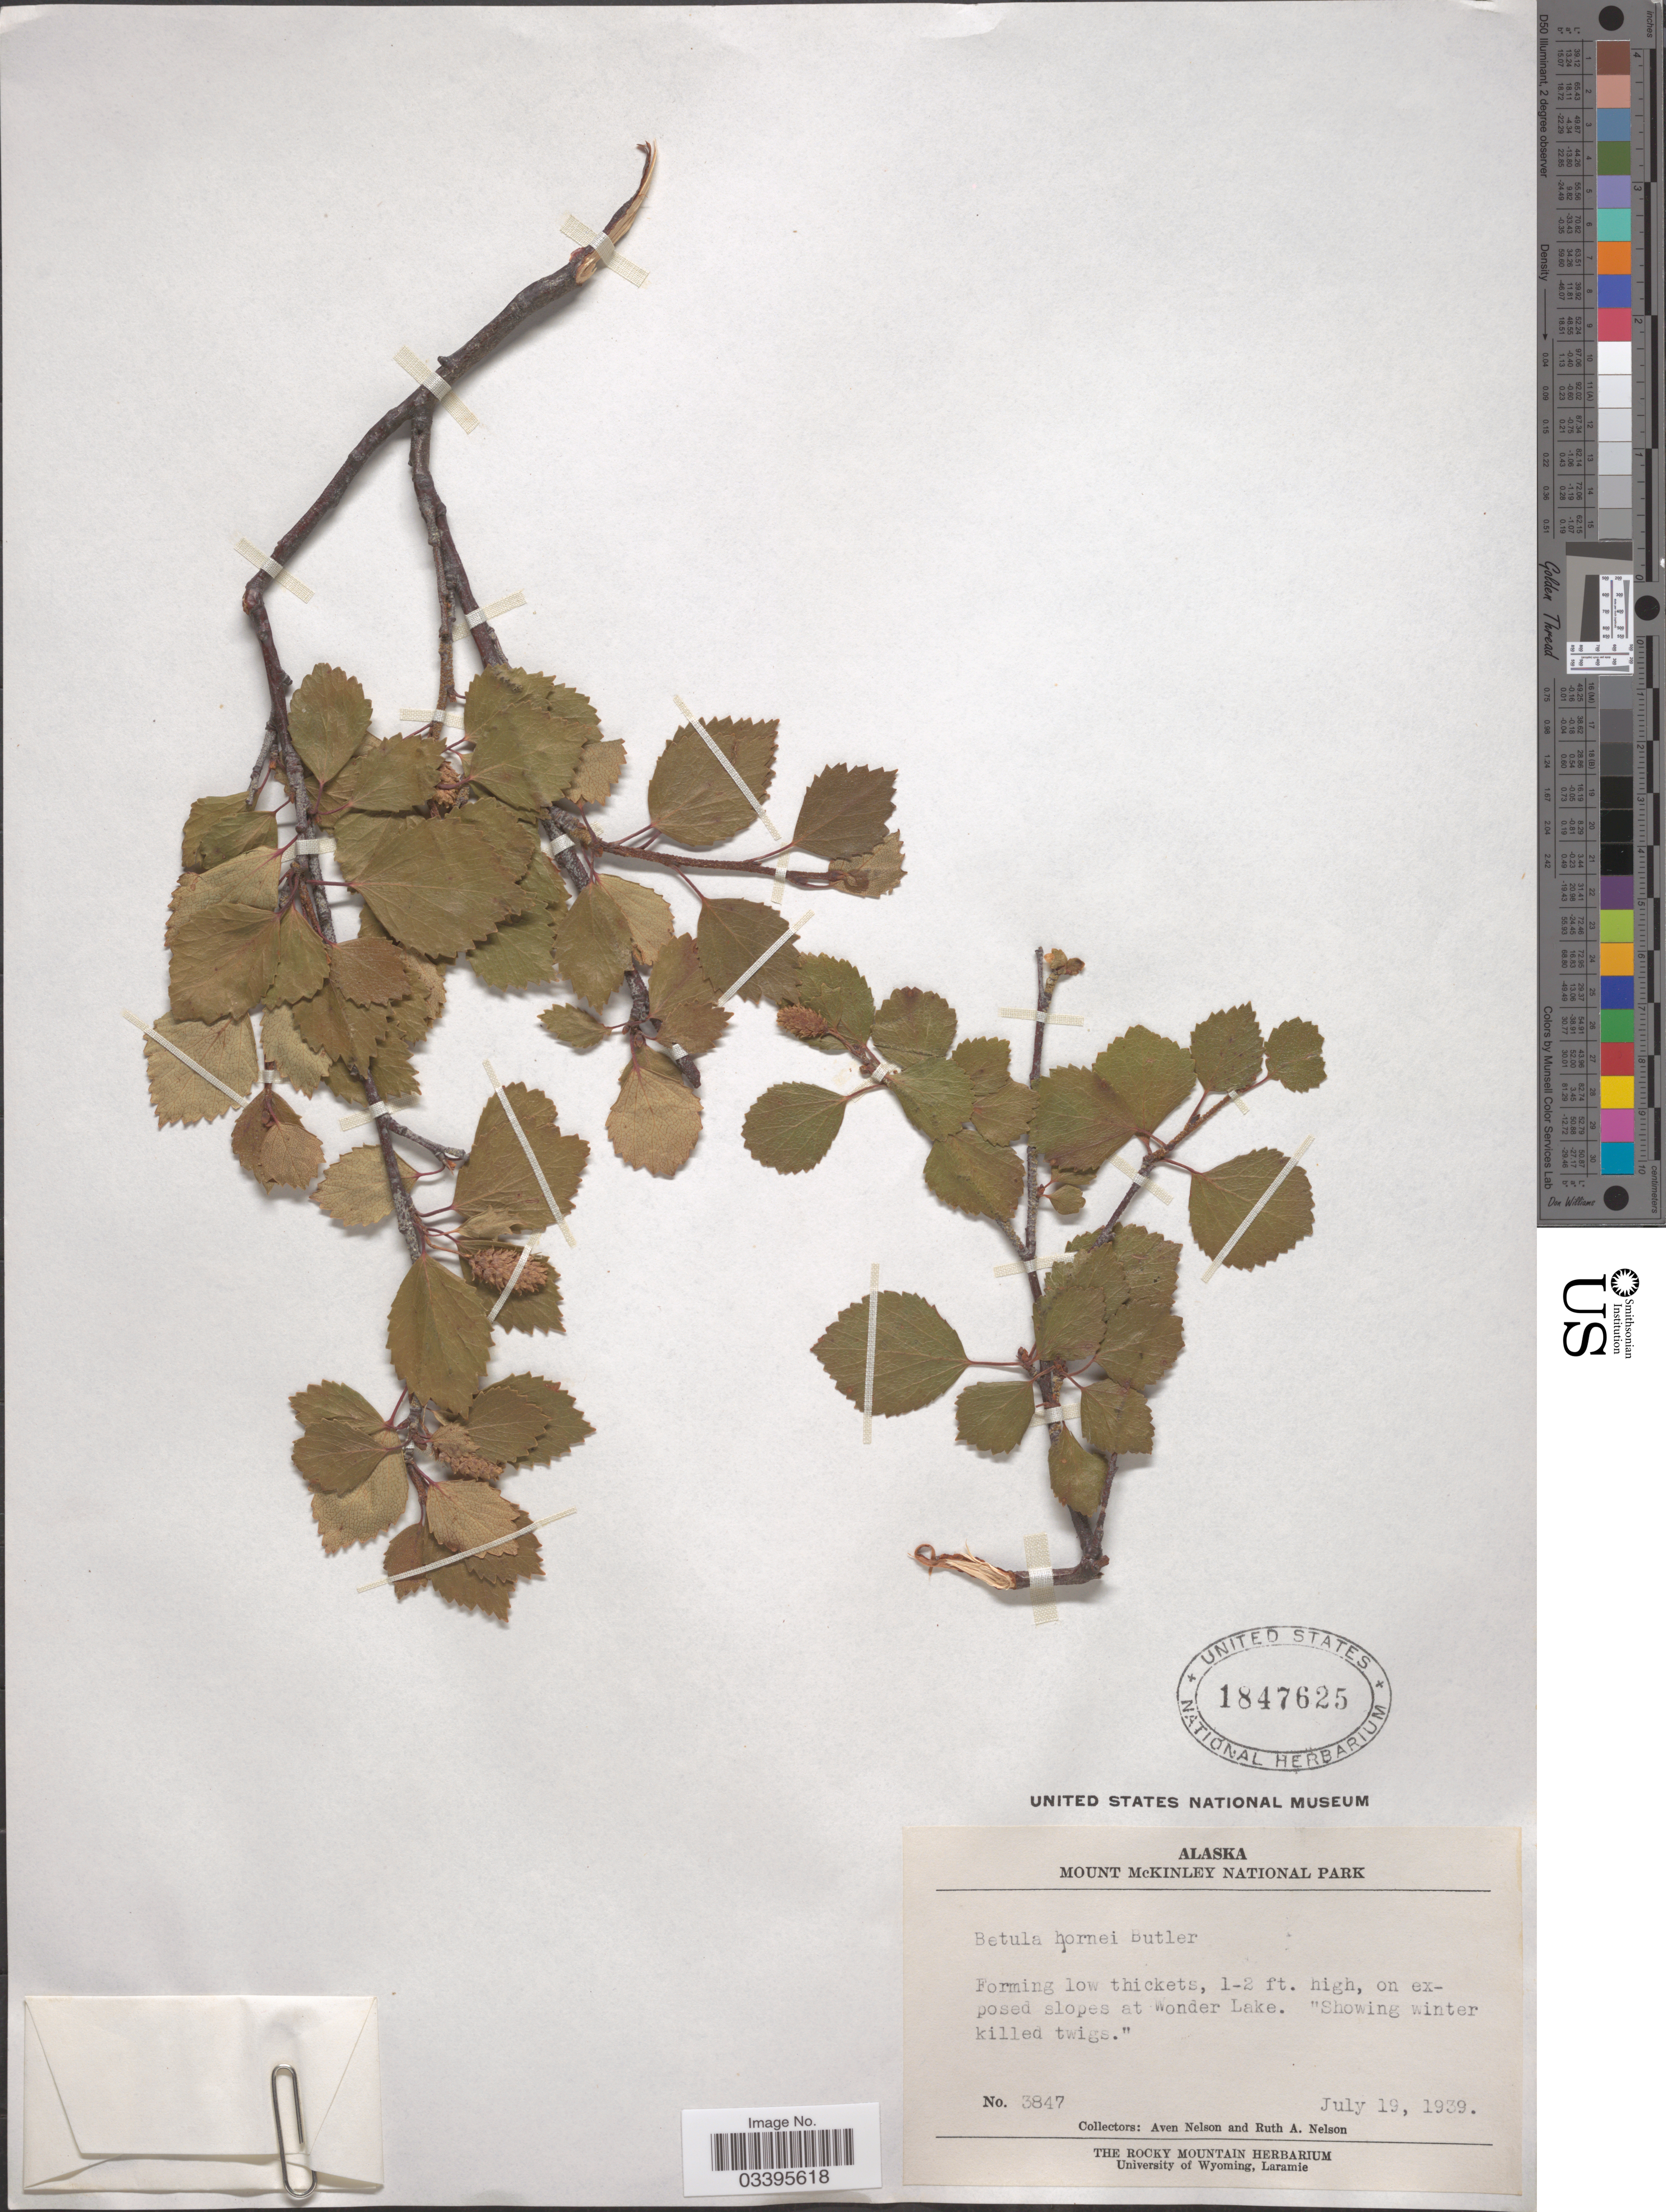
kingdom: Plantae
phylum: Tracheophyta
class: Magnoliopsida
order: Fagales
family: Betulaceae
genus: Betula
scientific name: Betula x jackii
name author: C.K. Schneid.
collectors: A. Nelson & R. A. Nelson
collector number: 3847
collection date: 1939-07-19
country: United States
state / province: Alaska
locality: Mount McKinley National Park. On exposed slopes at Wonder Lake.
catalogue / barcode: US 1847625